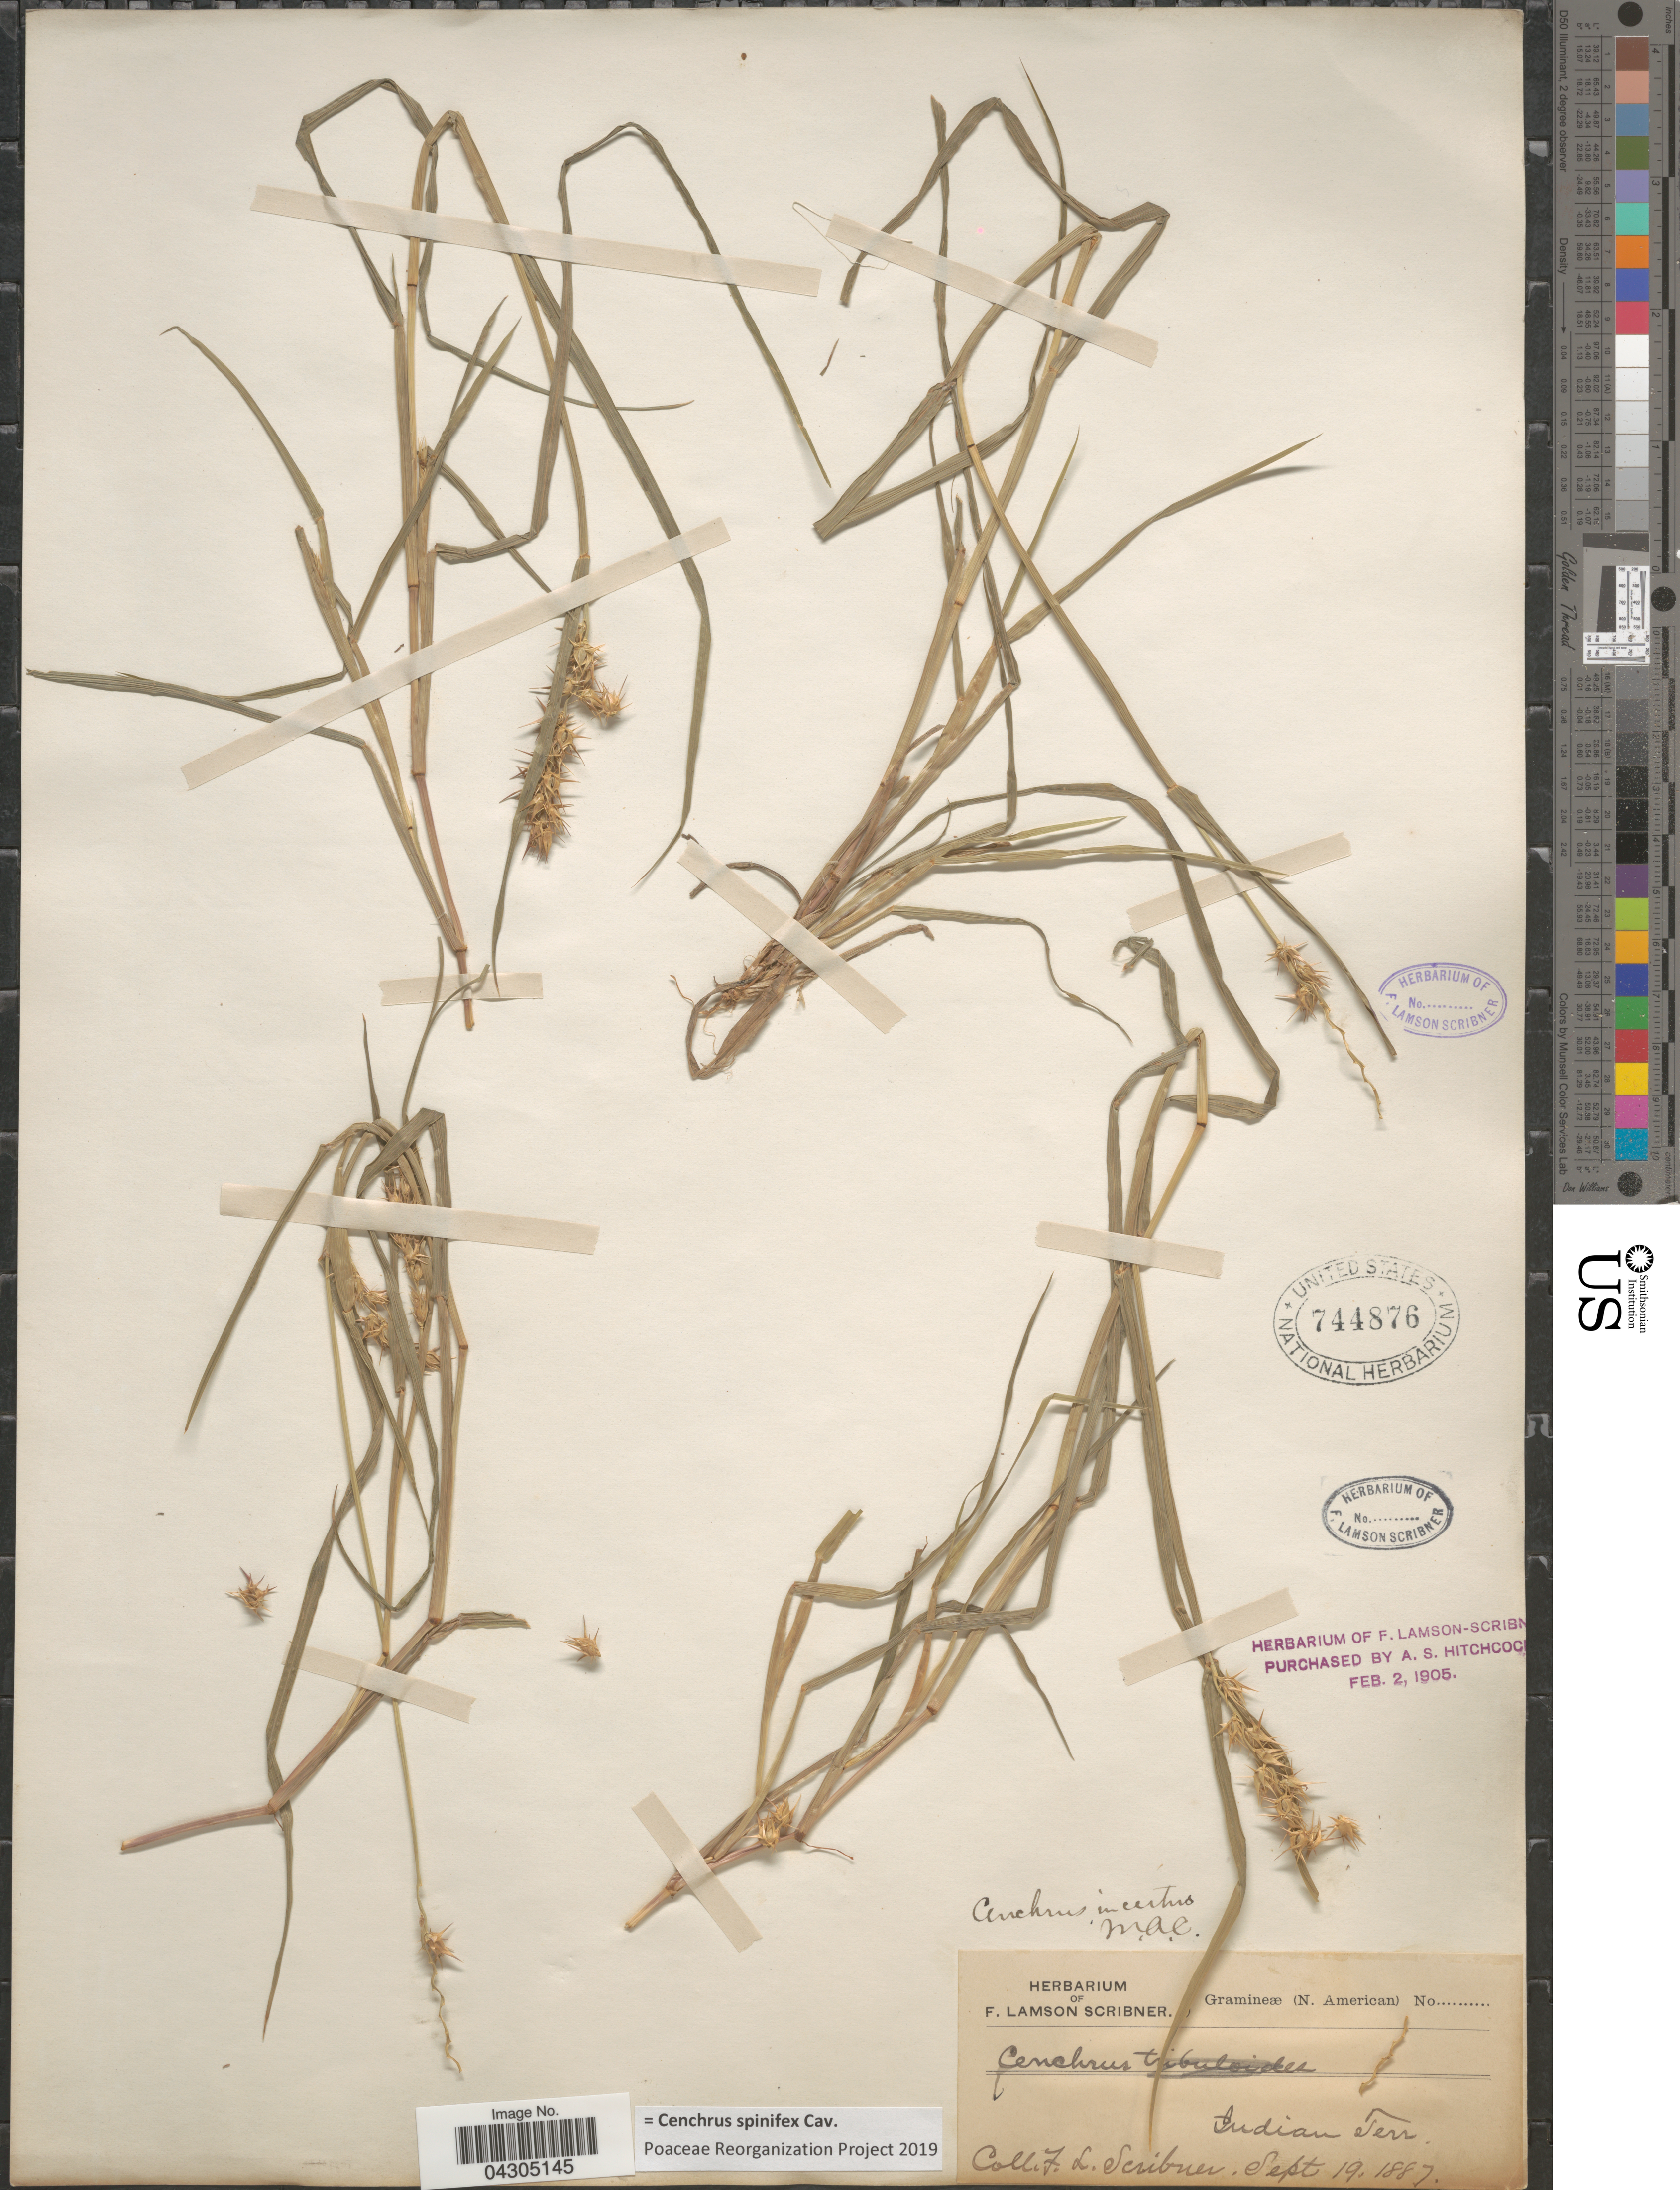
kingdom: Plantae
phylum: Tracheophyta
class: Liliopsida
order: Poales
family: Poaceae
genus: Cenchrus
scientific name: Cenchrus spinifex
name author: Cav.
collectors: F. Lamson-Scribner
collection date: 1887-09-19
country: United States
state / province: Oklahoma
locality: Indian Terr.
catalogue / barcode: US 744876